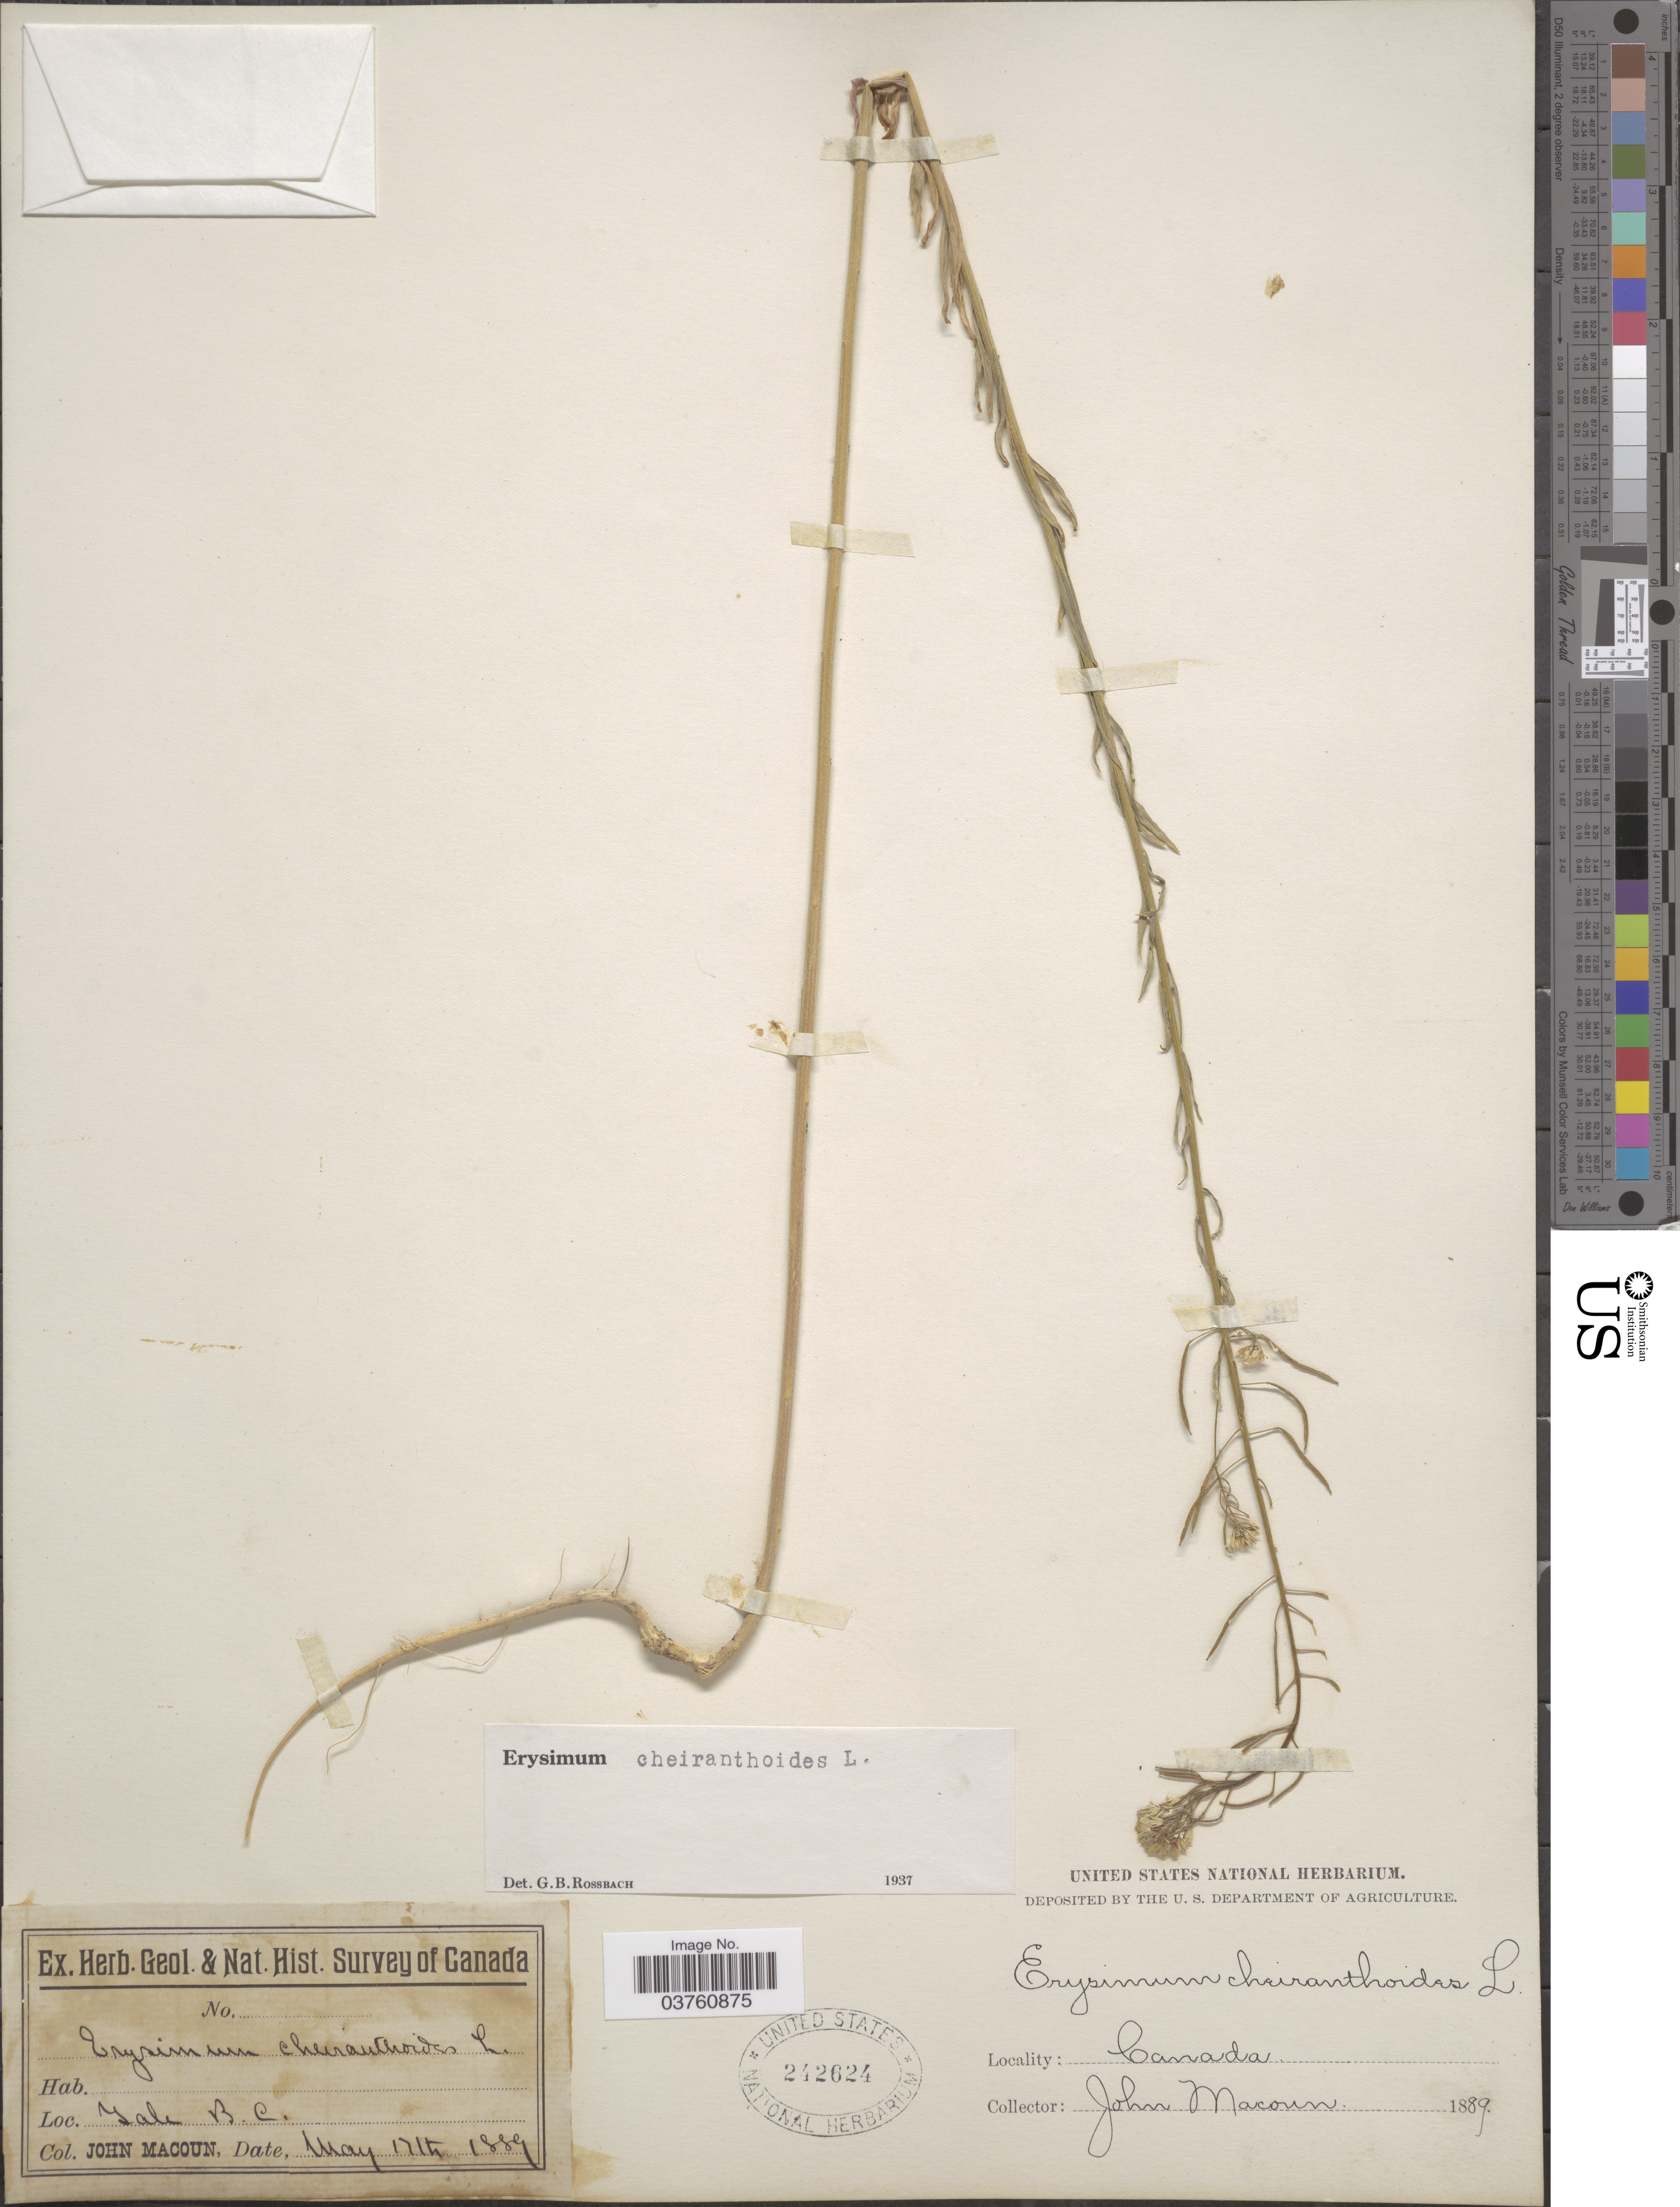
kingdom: Plantae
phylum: Tracheophyta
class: Magnoliopsida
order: Brassicales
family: Brassicaceae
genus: Erysimum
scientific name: Erysimum cheiranthoides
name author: L.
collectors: J. Macoun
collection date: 1889-05-17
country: Canada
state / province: British Columbia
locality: Yale.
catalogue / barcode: US 242624